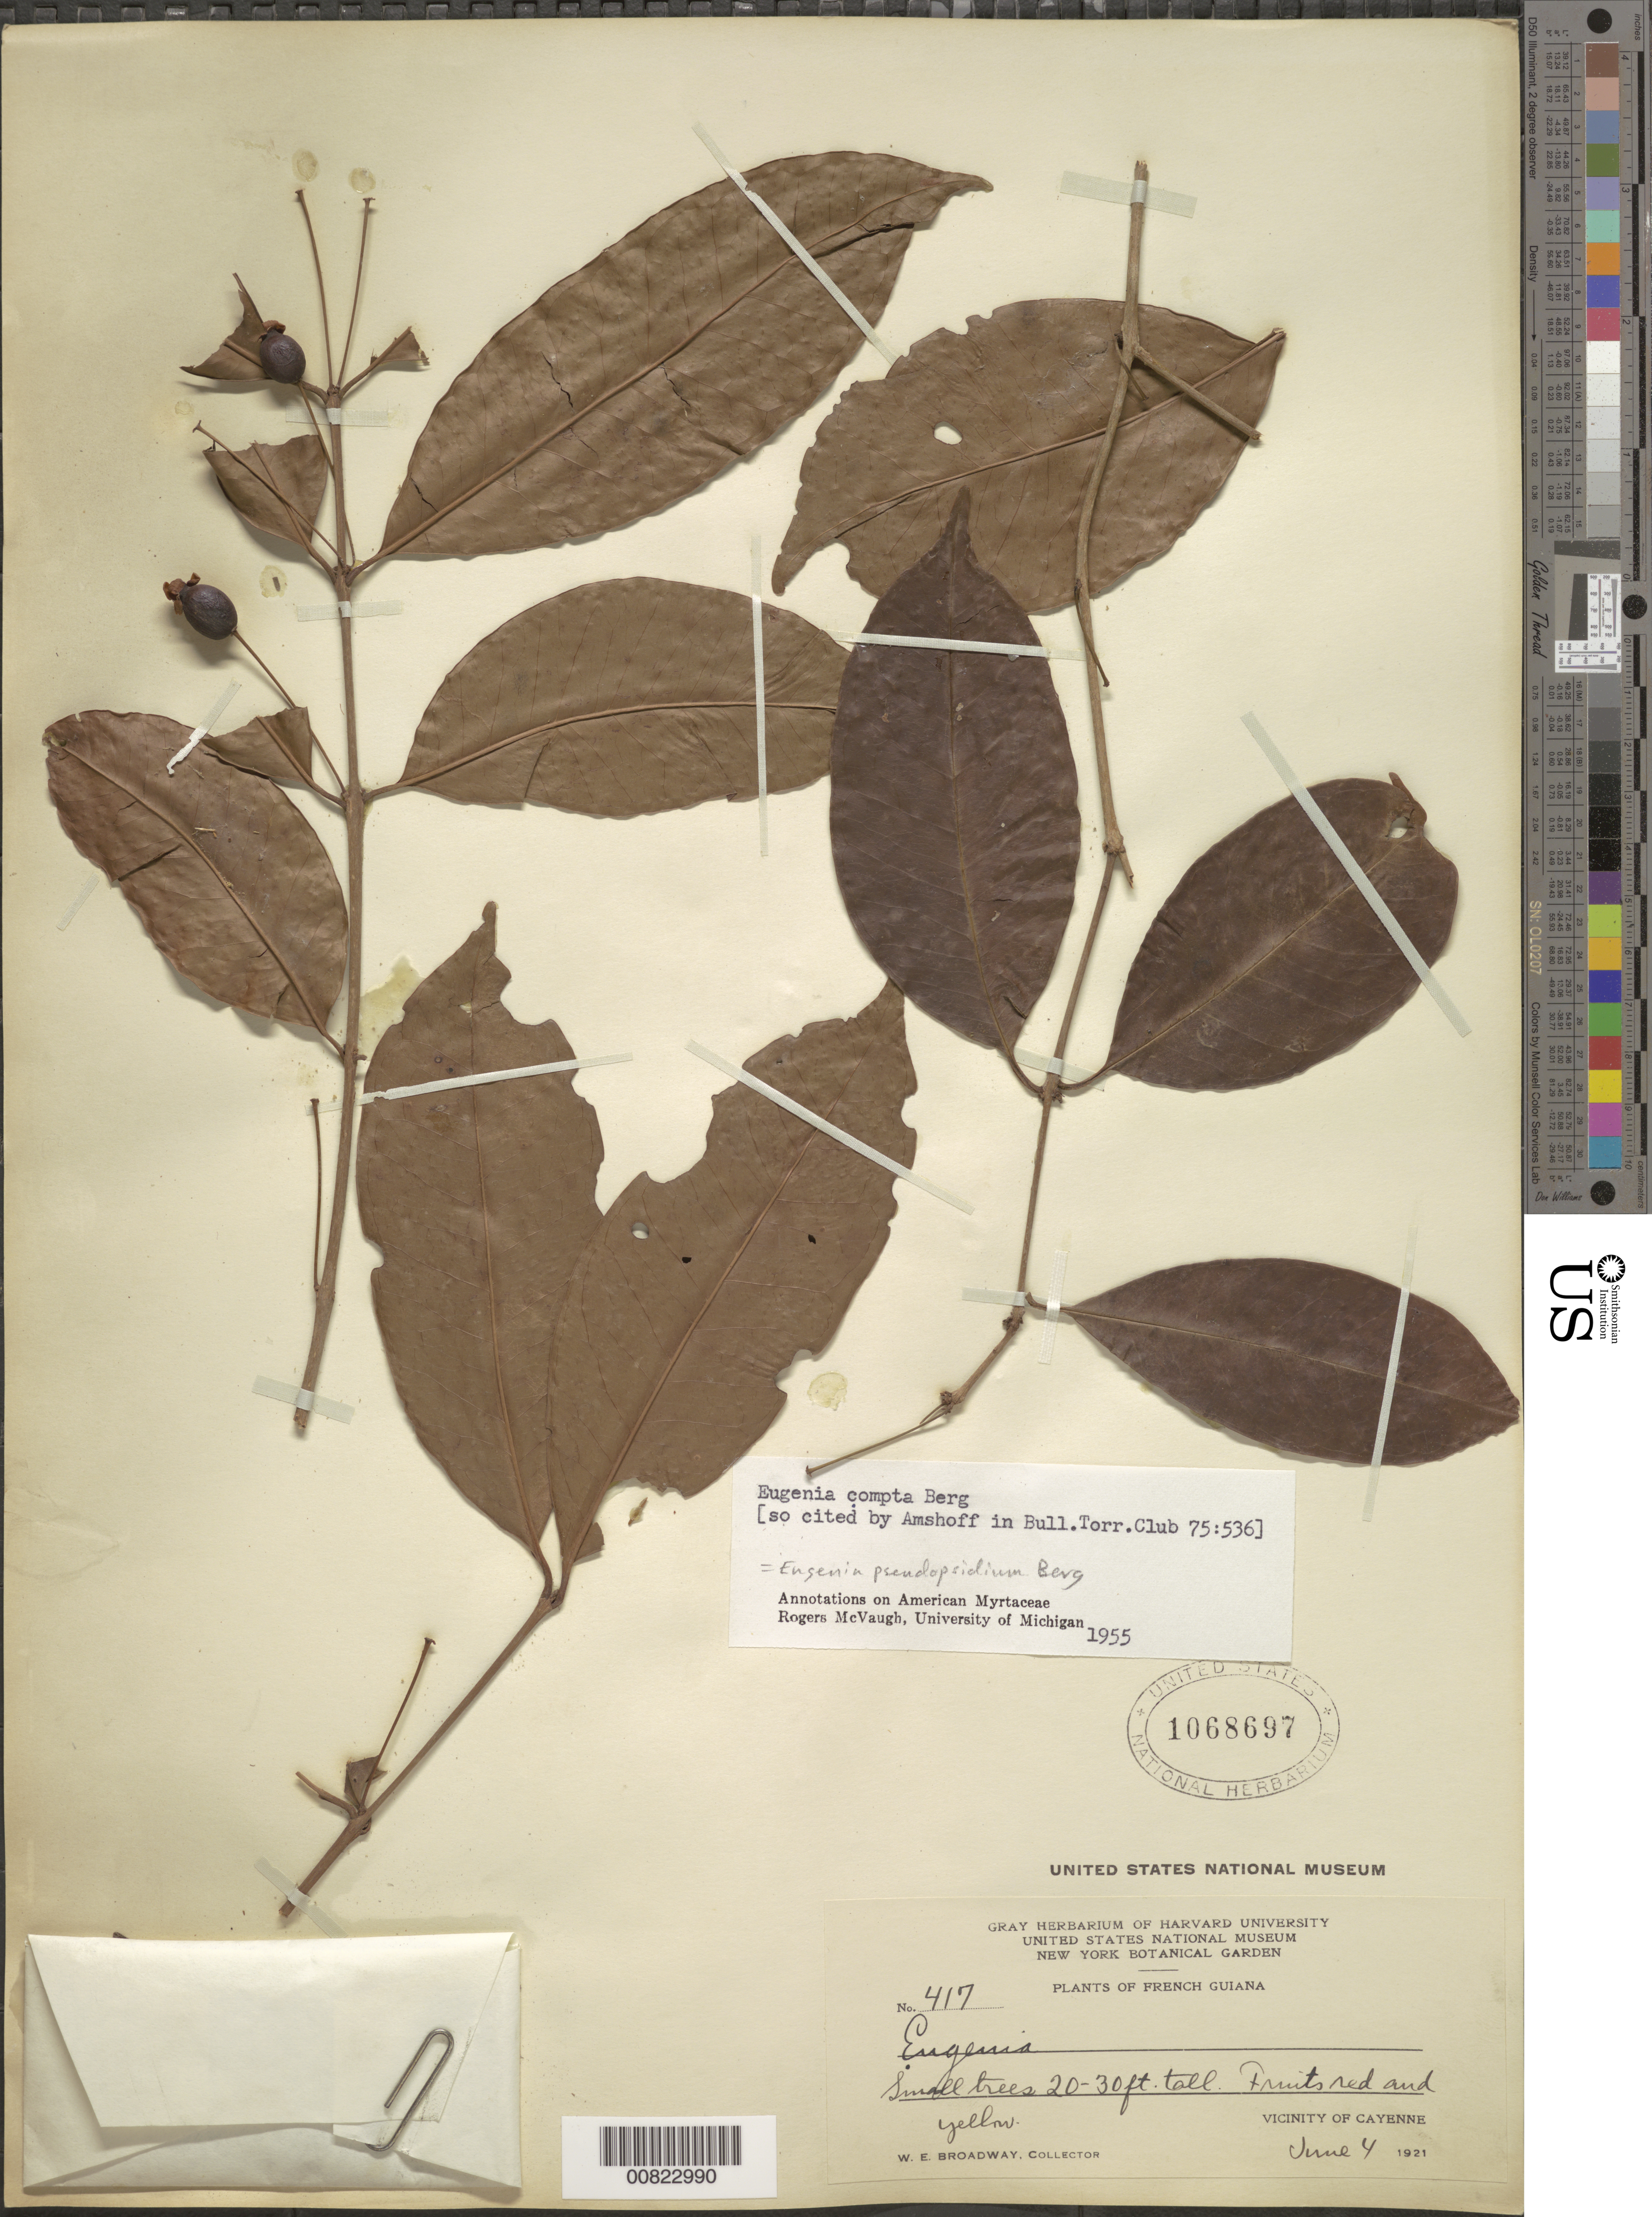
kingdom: Plantae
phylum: Tracheophyta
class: Magnoliopsida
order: Myrtales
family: Myrtaceae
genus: Eugenia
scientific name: Eugenia pseudopsidium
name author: Jacq.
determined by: McVaugh, R.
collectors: W. E. Broadway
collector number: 417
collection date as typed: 4-Jun-21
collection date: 1921-06-04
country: French Guiana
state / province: Cayenne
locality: Cayenne, vic.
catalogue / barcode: US 1068697